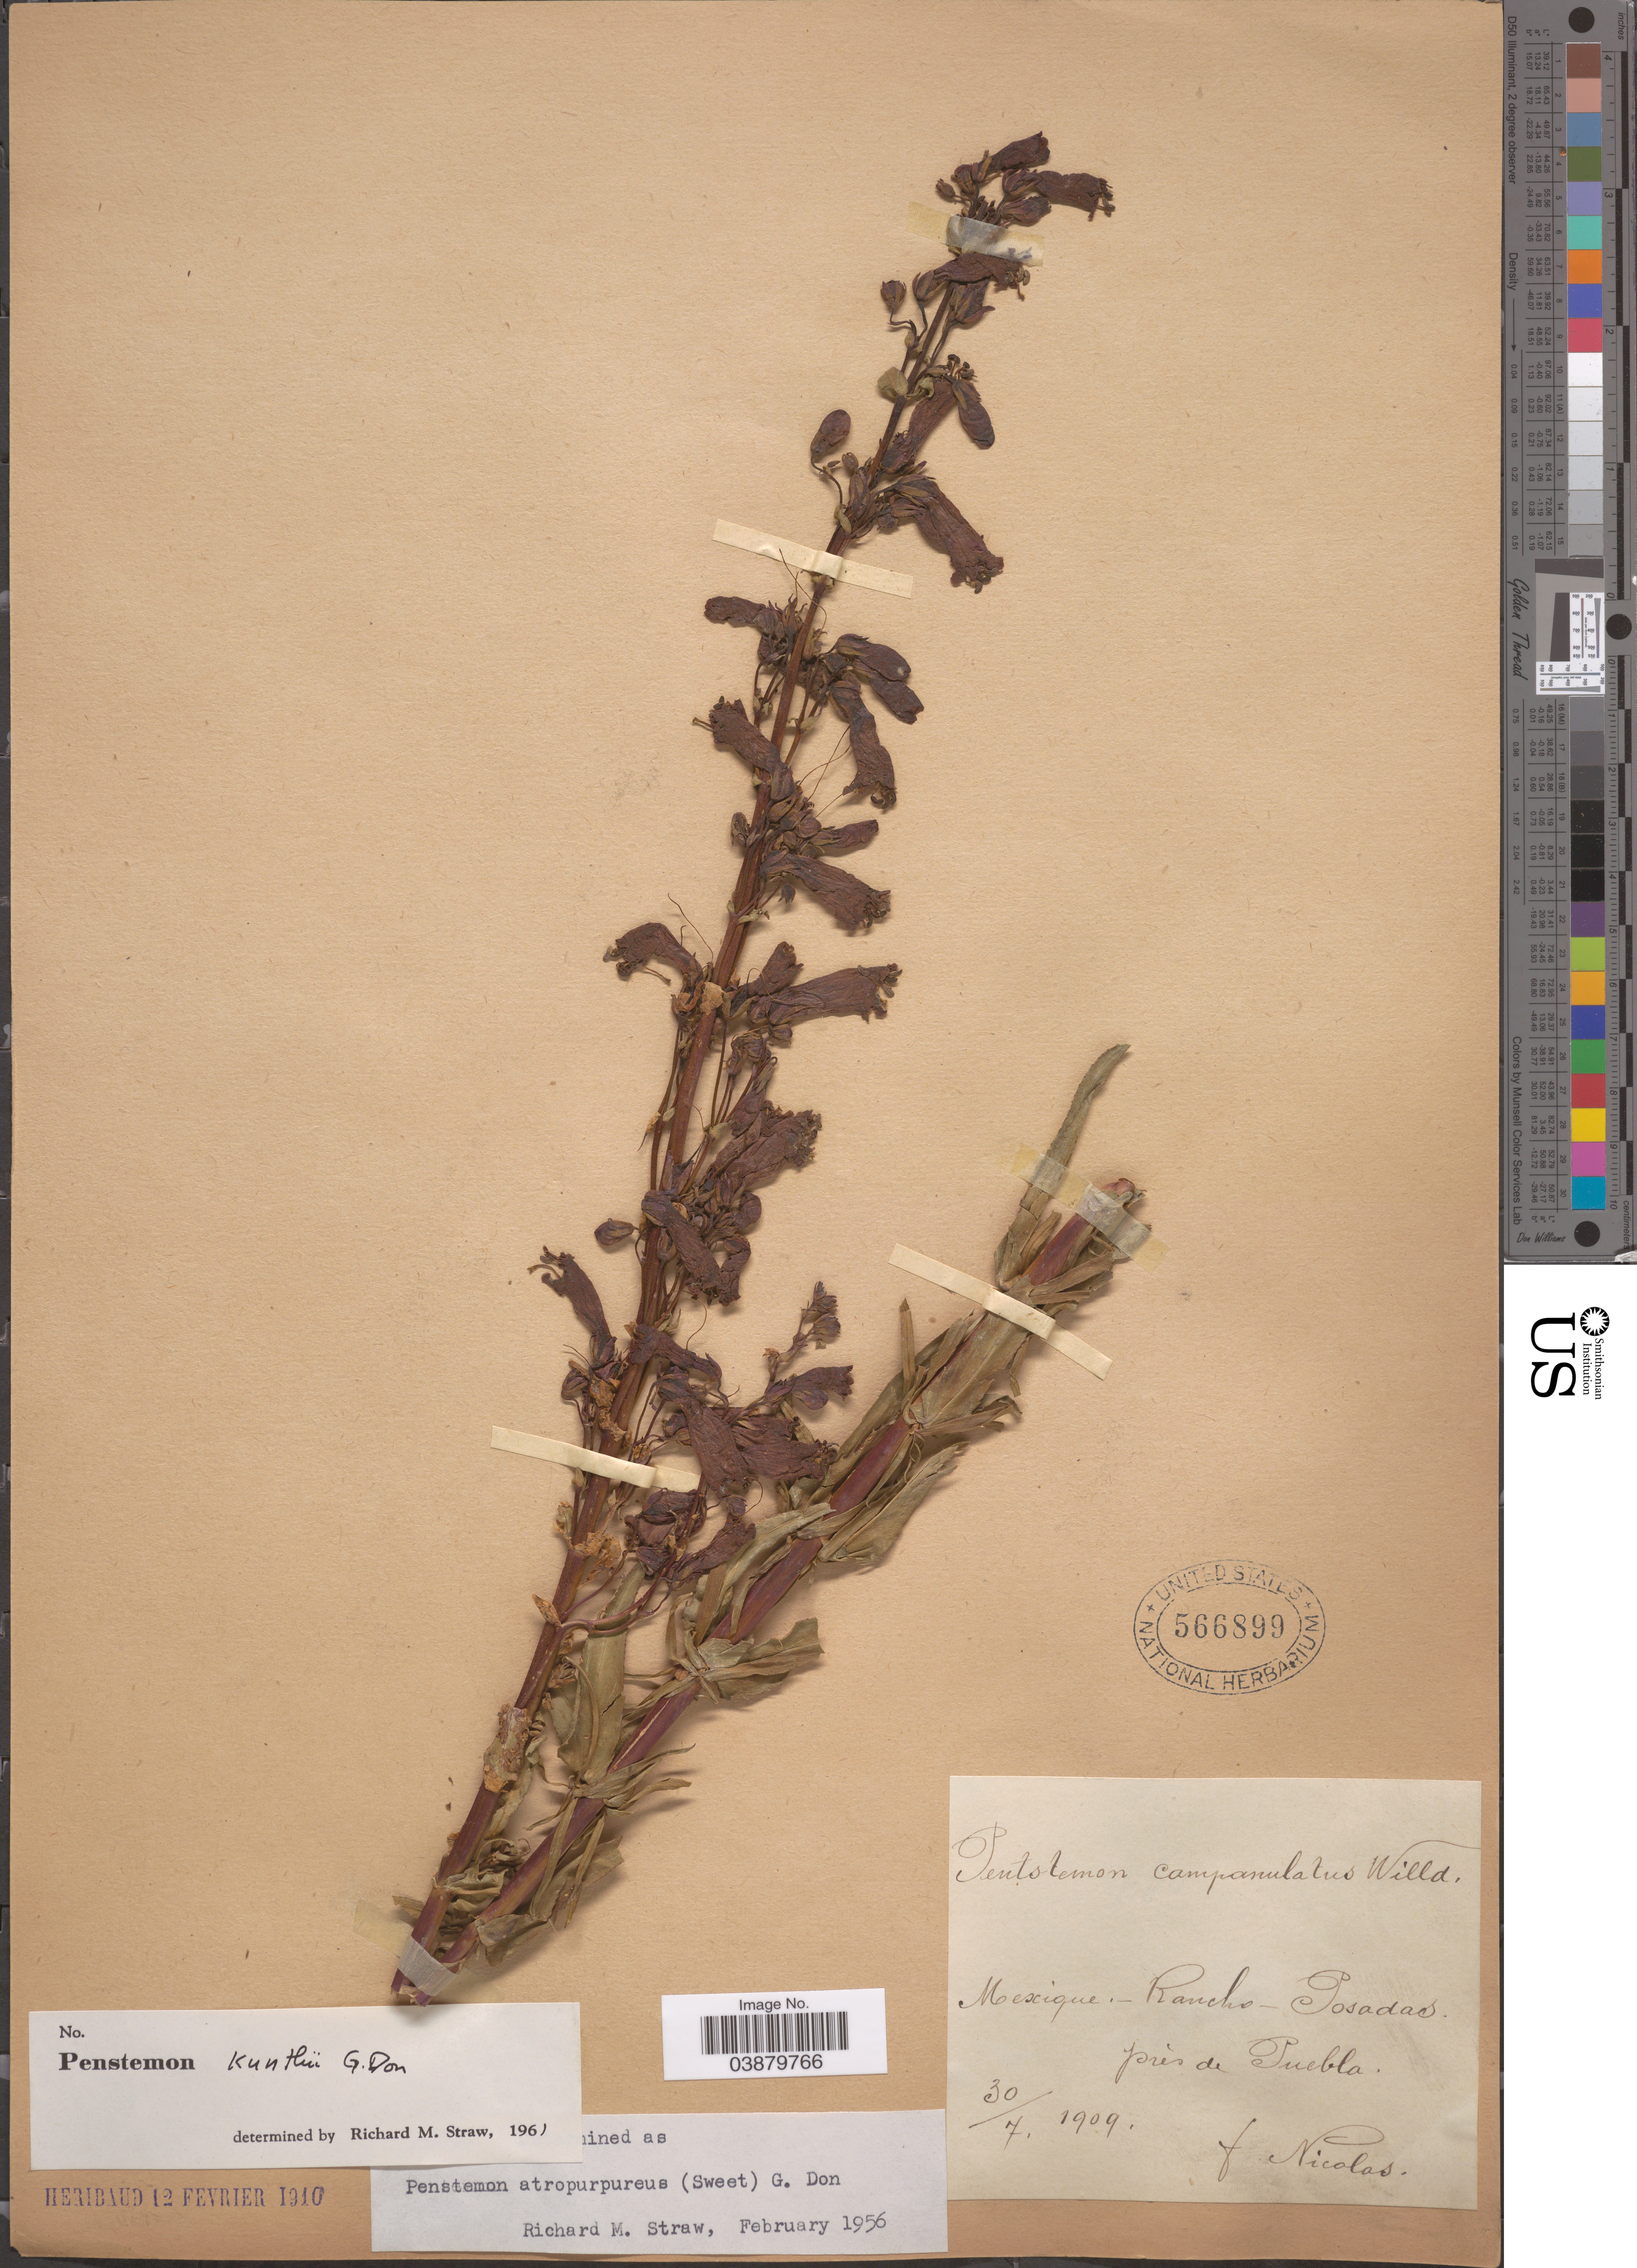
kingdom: Plantae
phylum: Tracheophyta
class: Magnoliopsida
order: Lamiales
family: Plantaginaceae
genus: Penstemon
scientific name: Penstemon kunthii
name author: G. Don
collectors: F. Nicolas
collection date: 1909-07-30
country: Mexico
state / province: Puebla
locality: Rancho - Posadas. Près de Puebla.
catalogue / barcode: US 566899